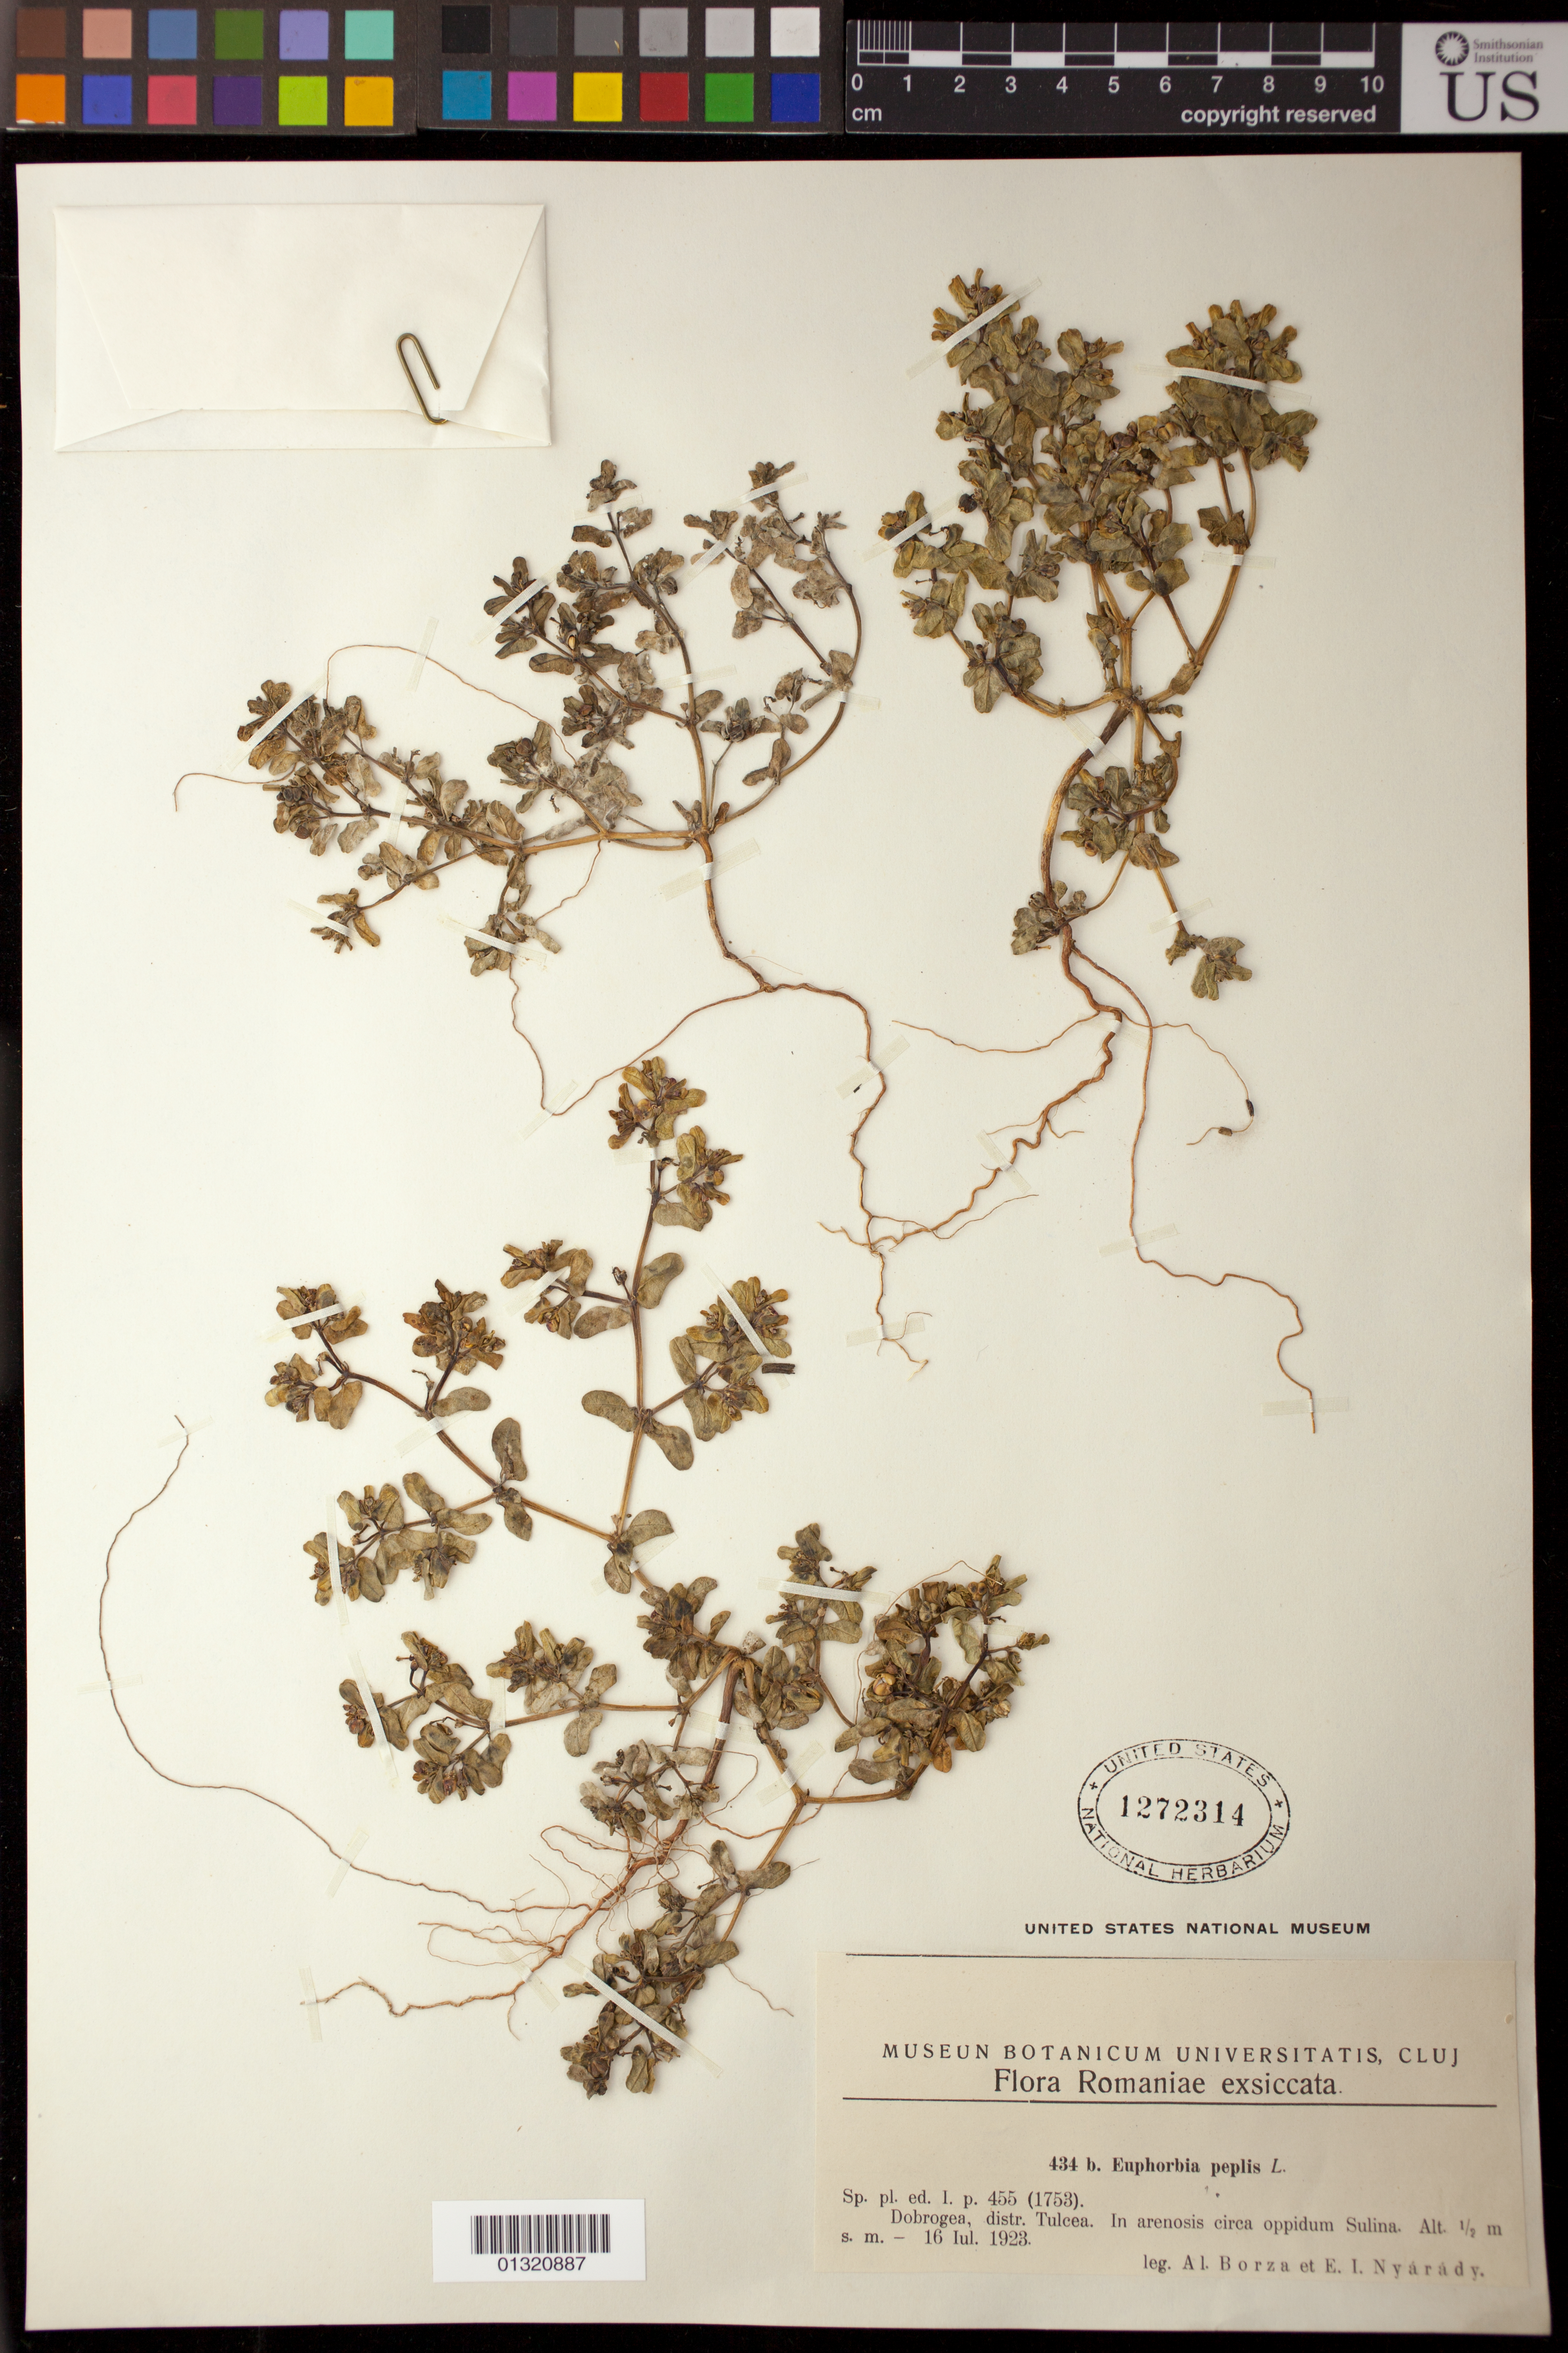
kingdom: Plantae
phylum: Tracheophyta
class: Magnoliopsida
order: Malpighiales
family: Euphorbiaceae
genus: Euphorbia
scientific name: Euphorbia peplus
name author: L.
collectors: A. Borza & E. Nyarady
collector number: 434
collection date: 1923-07-16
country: Romania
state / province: Tulcea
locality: Dobrogea [Dobruja]. In arenosis circa oppidum Sulina.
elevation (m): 0.5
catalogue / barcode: US 1272314